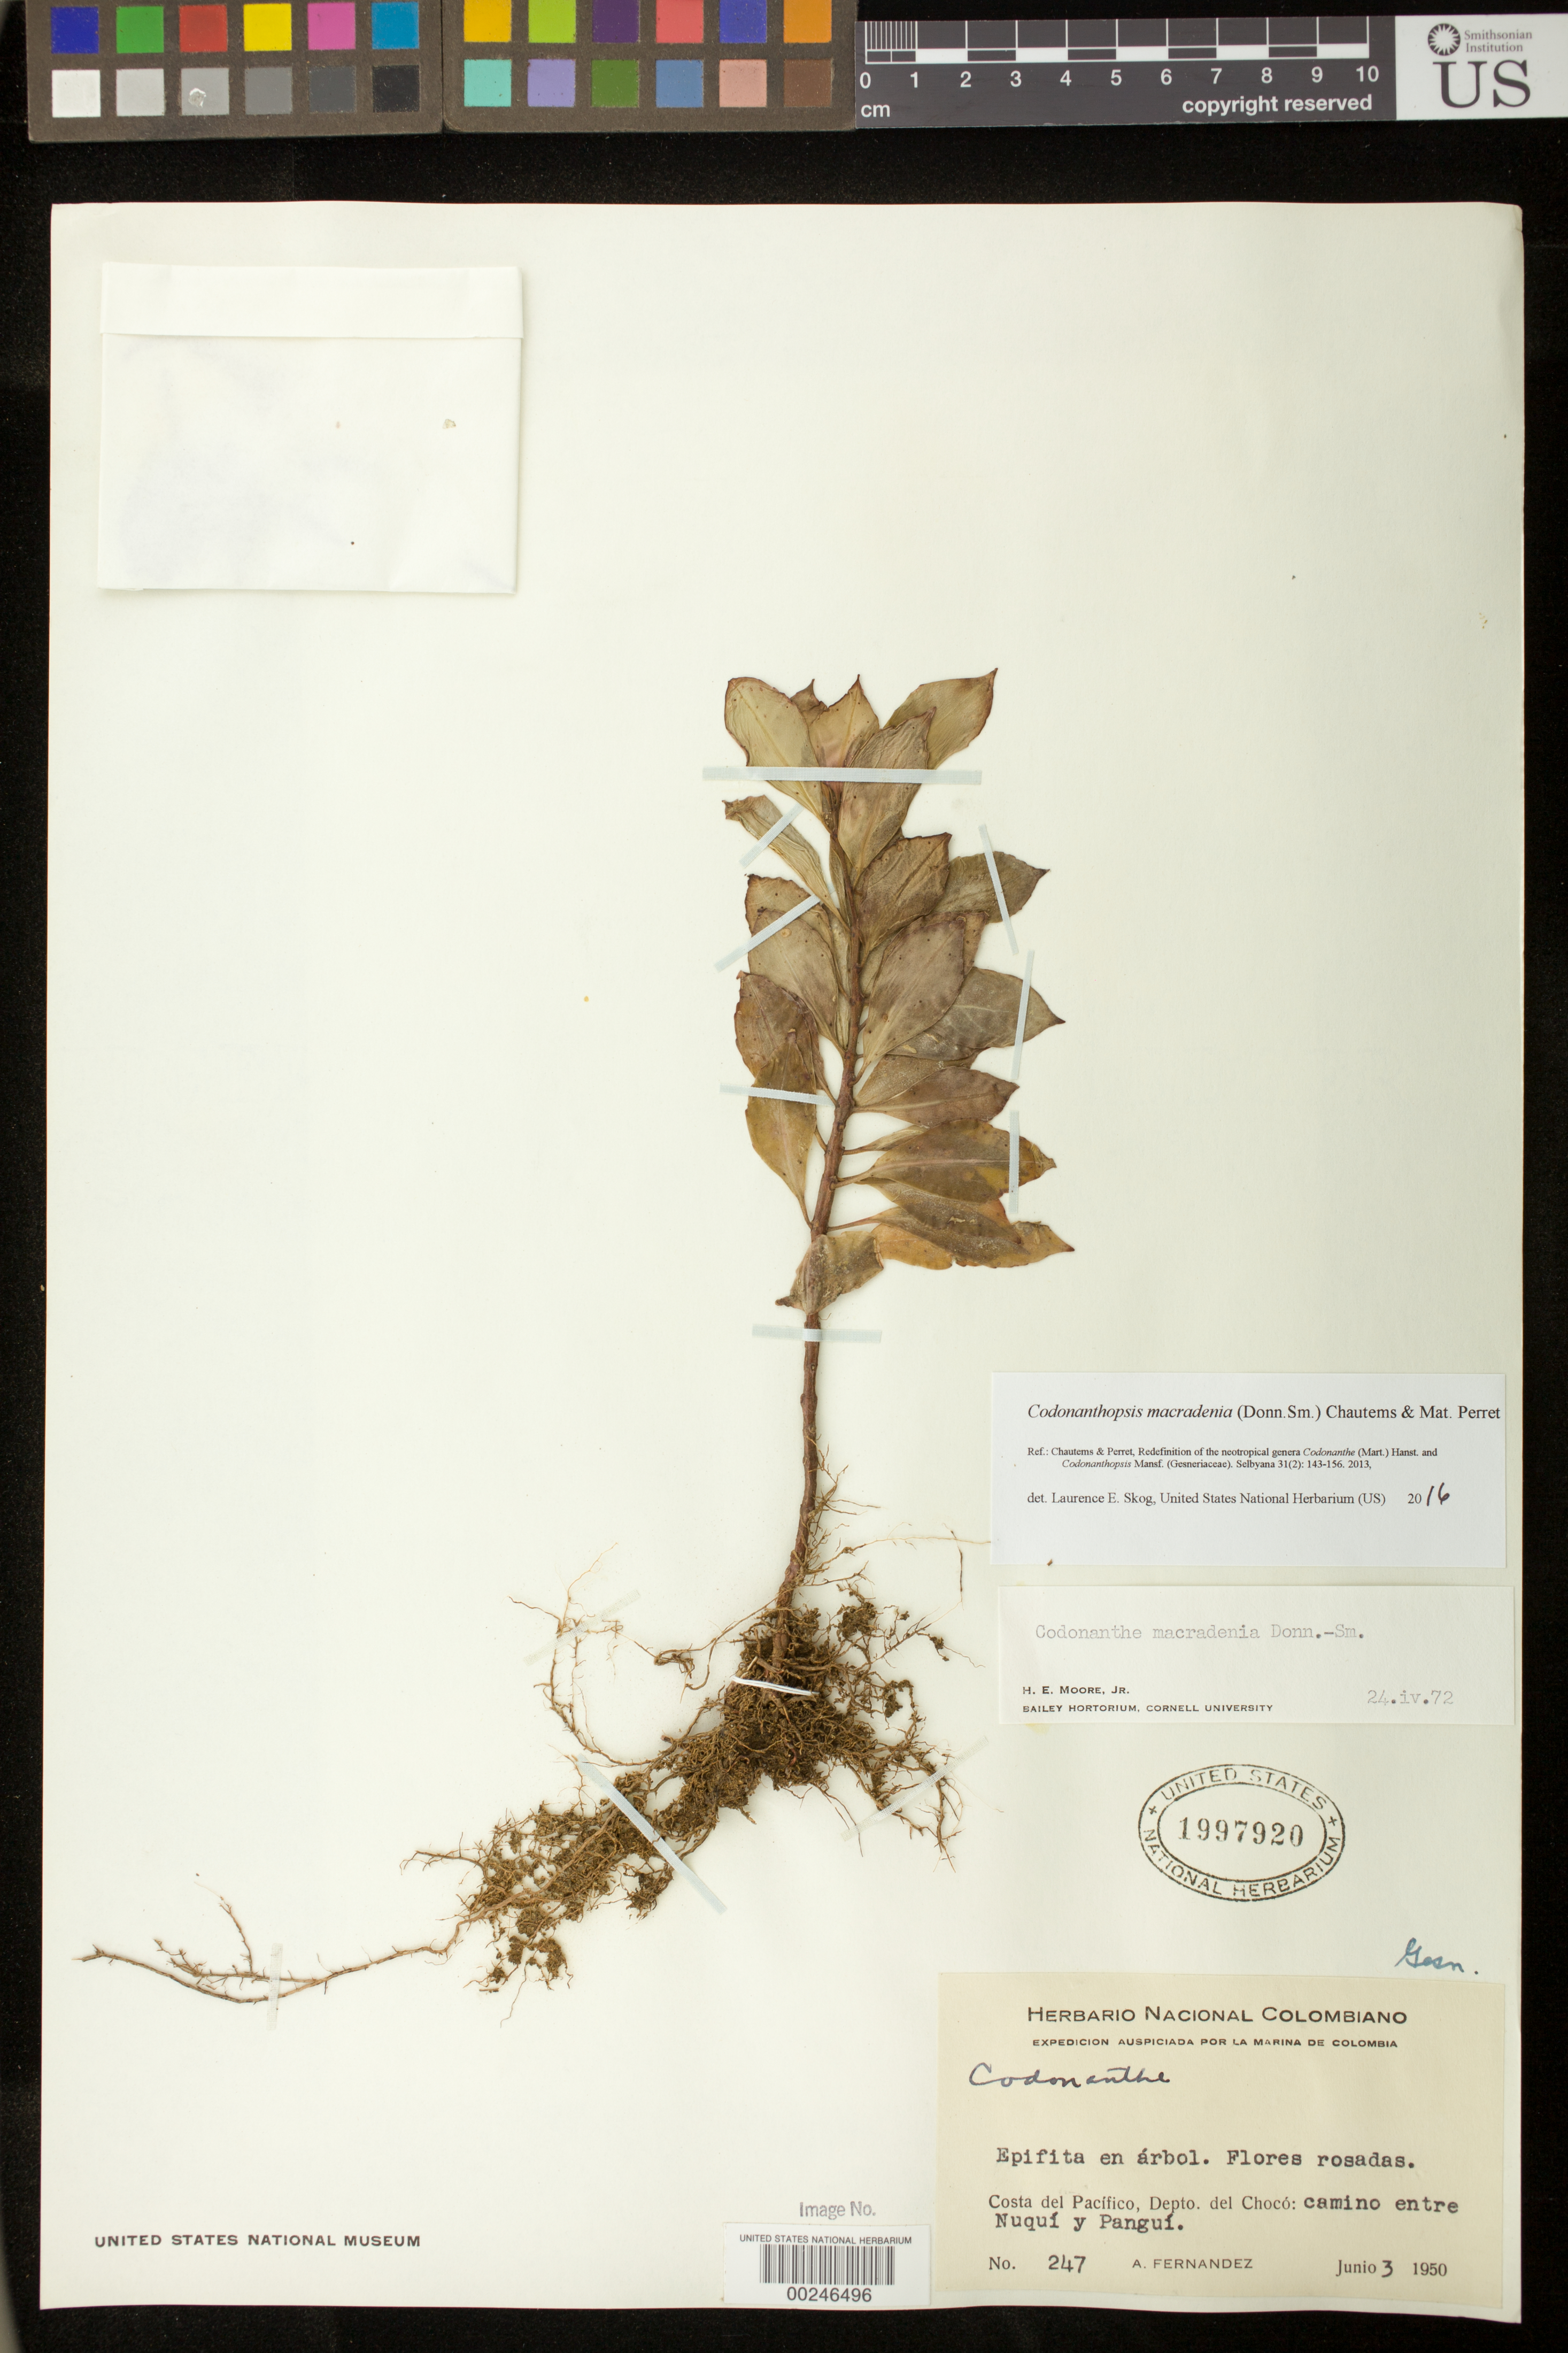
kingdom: Plantae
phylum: Tracheophyta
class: Magnoliopsida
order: Lamiales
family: Gesneriaceae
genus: Codonanthopsis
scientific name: Codonanthopsis macradenia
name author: (Donn. Sm.) Chautems & Mat.Perret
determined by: Skog, Laurence E.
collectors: A. Fernandez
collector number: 247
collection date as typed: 03 Jun 1950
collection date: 1950-06-03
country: Colombia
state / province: Chocó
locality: Pacific coast, road between Nuqui and Pangui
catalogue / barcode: US 1997920